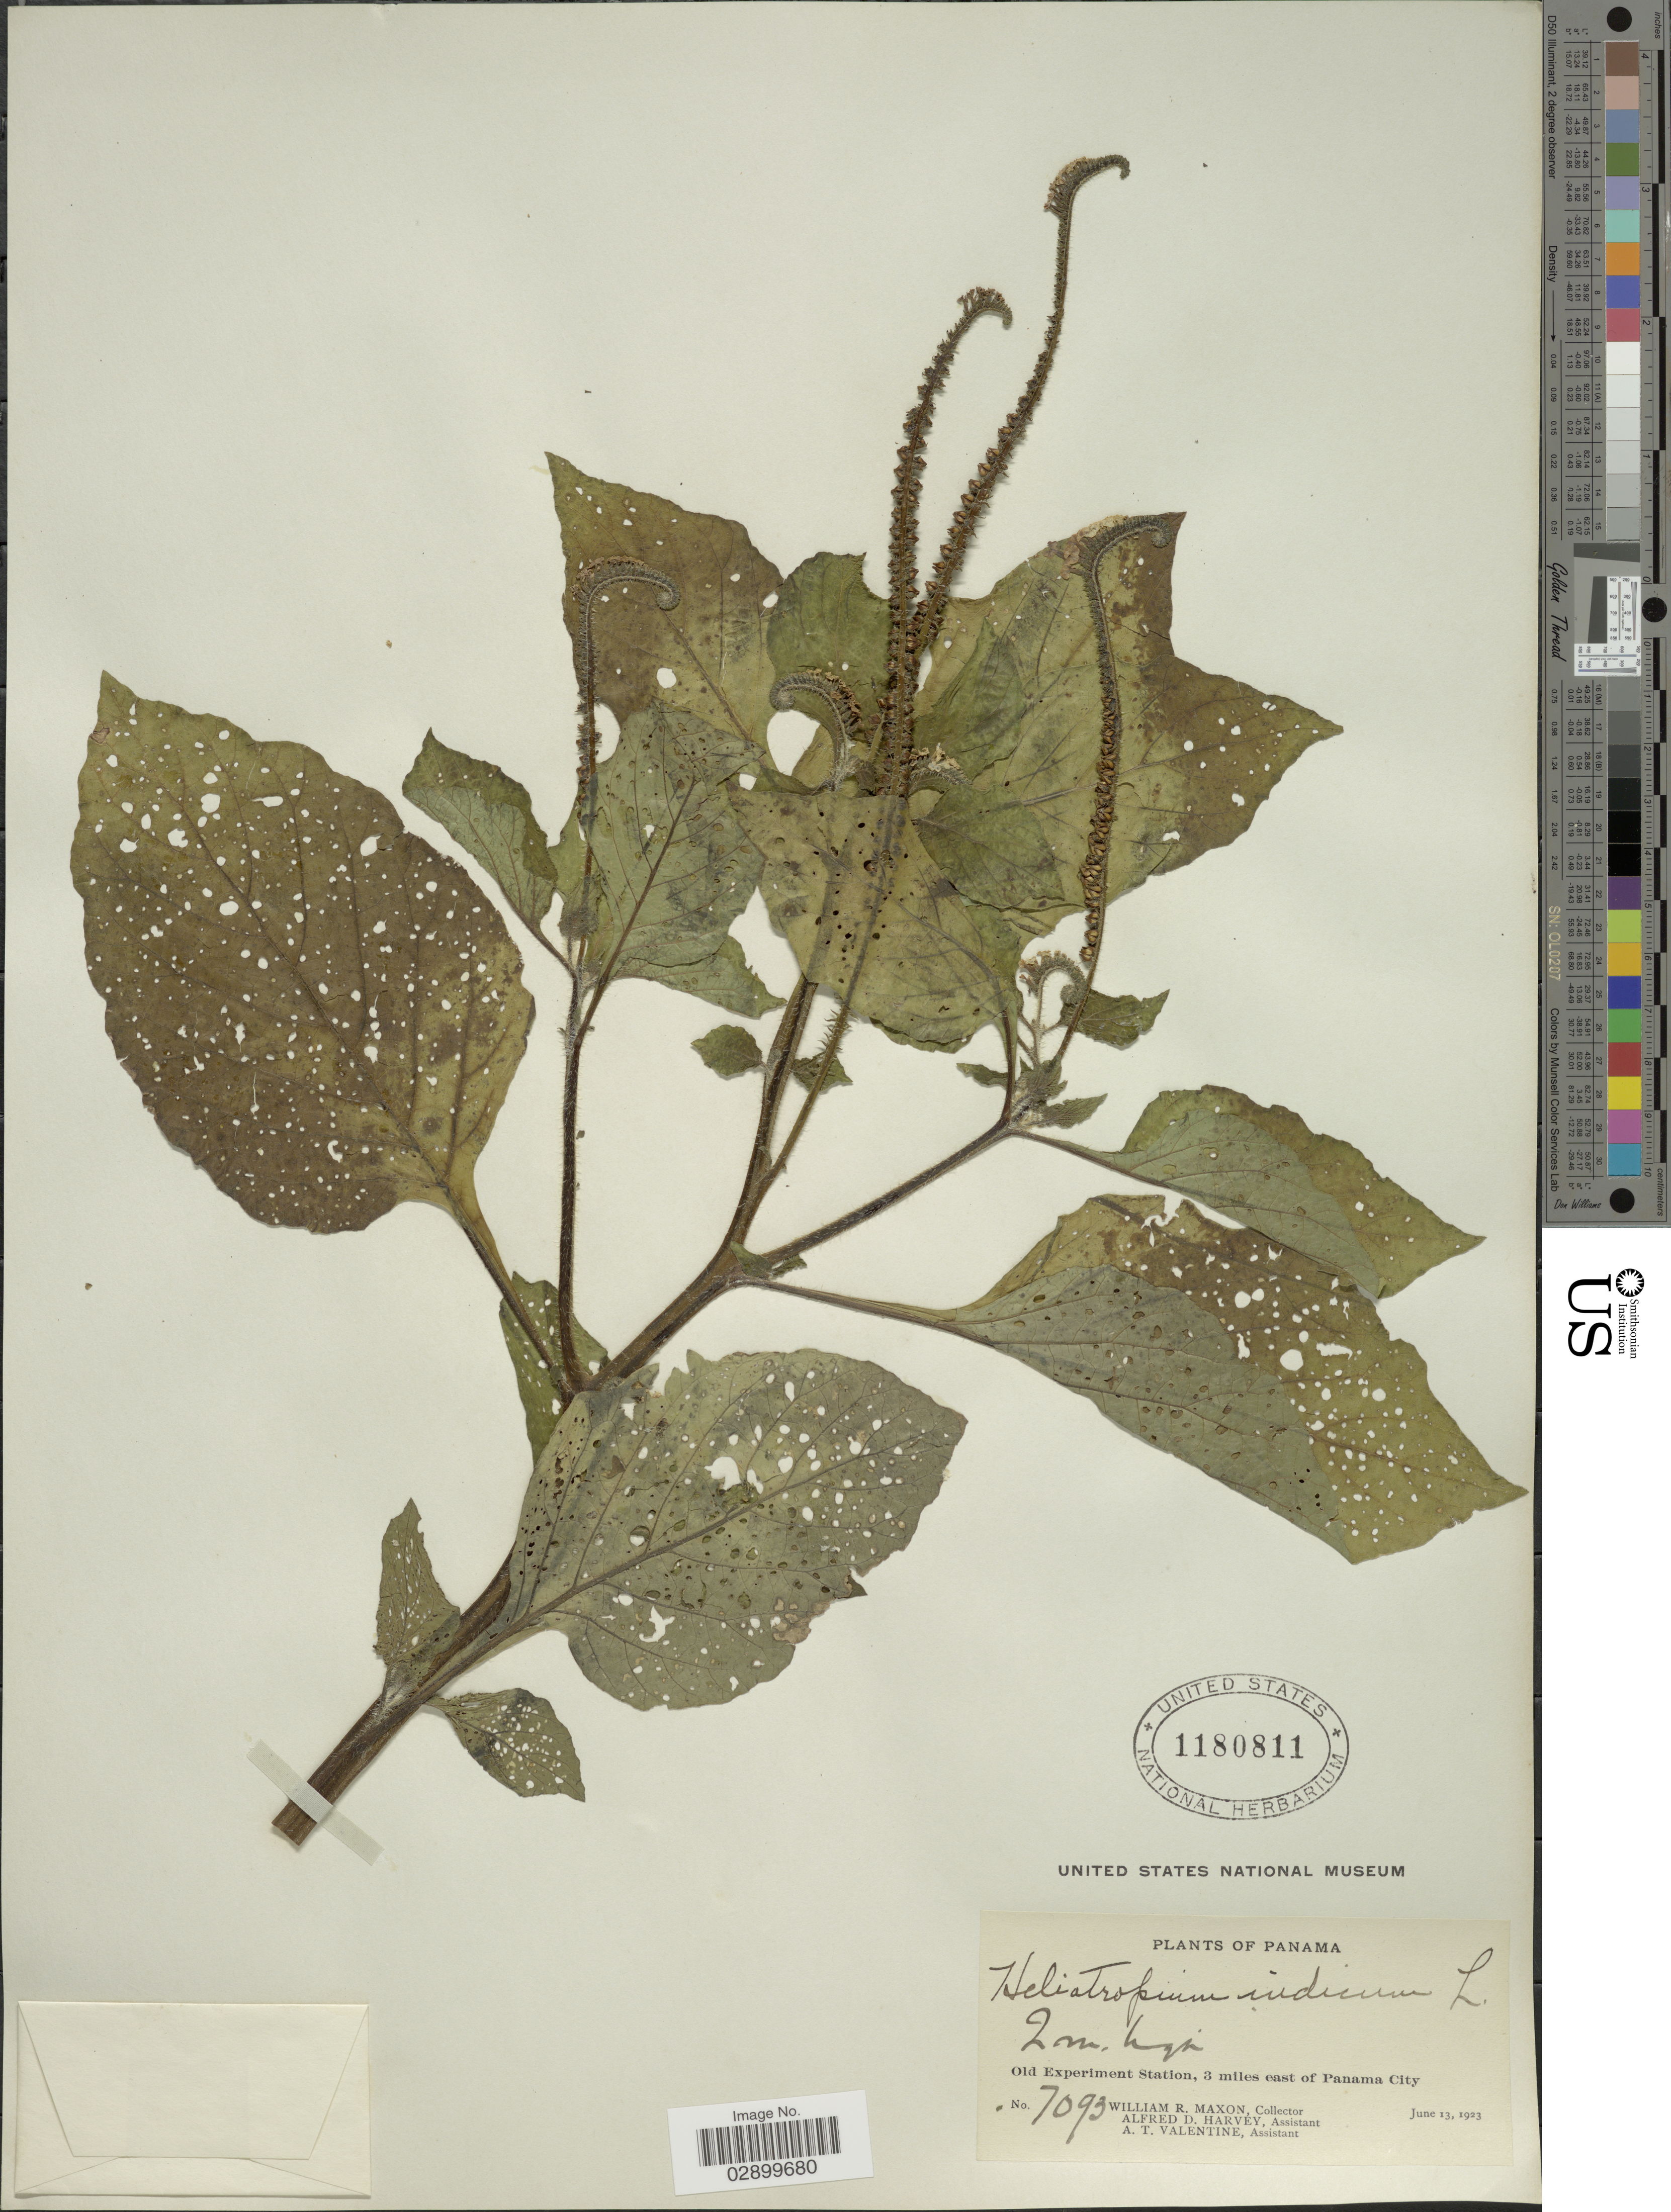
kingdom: Plantae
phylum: Tracheophyta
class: Magnoliopsida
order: Boraginales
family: Heliotropiaceae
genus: Heliotropium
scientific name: Heliotropium indicum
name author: L.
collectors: W. R. Maxon, A. D. Harvey & A. Valentine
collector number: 7093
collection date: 1923-06-13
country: Panama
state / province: Panamá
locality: Old Experiment Station, 3 miles east of Panama City.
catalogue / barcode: US 1180811